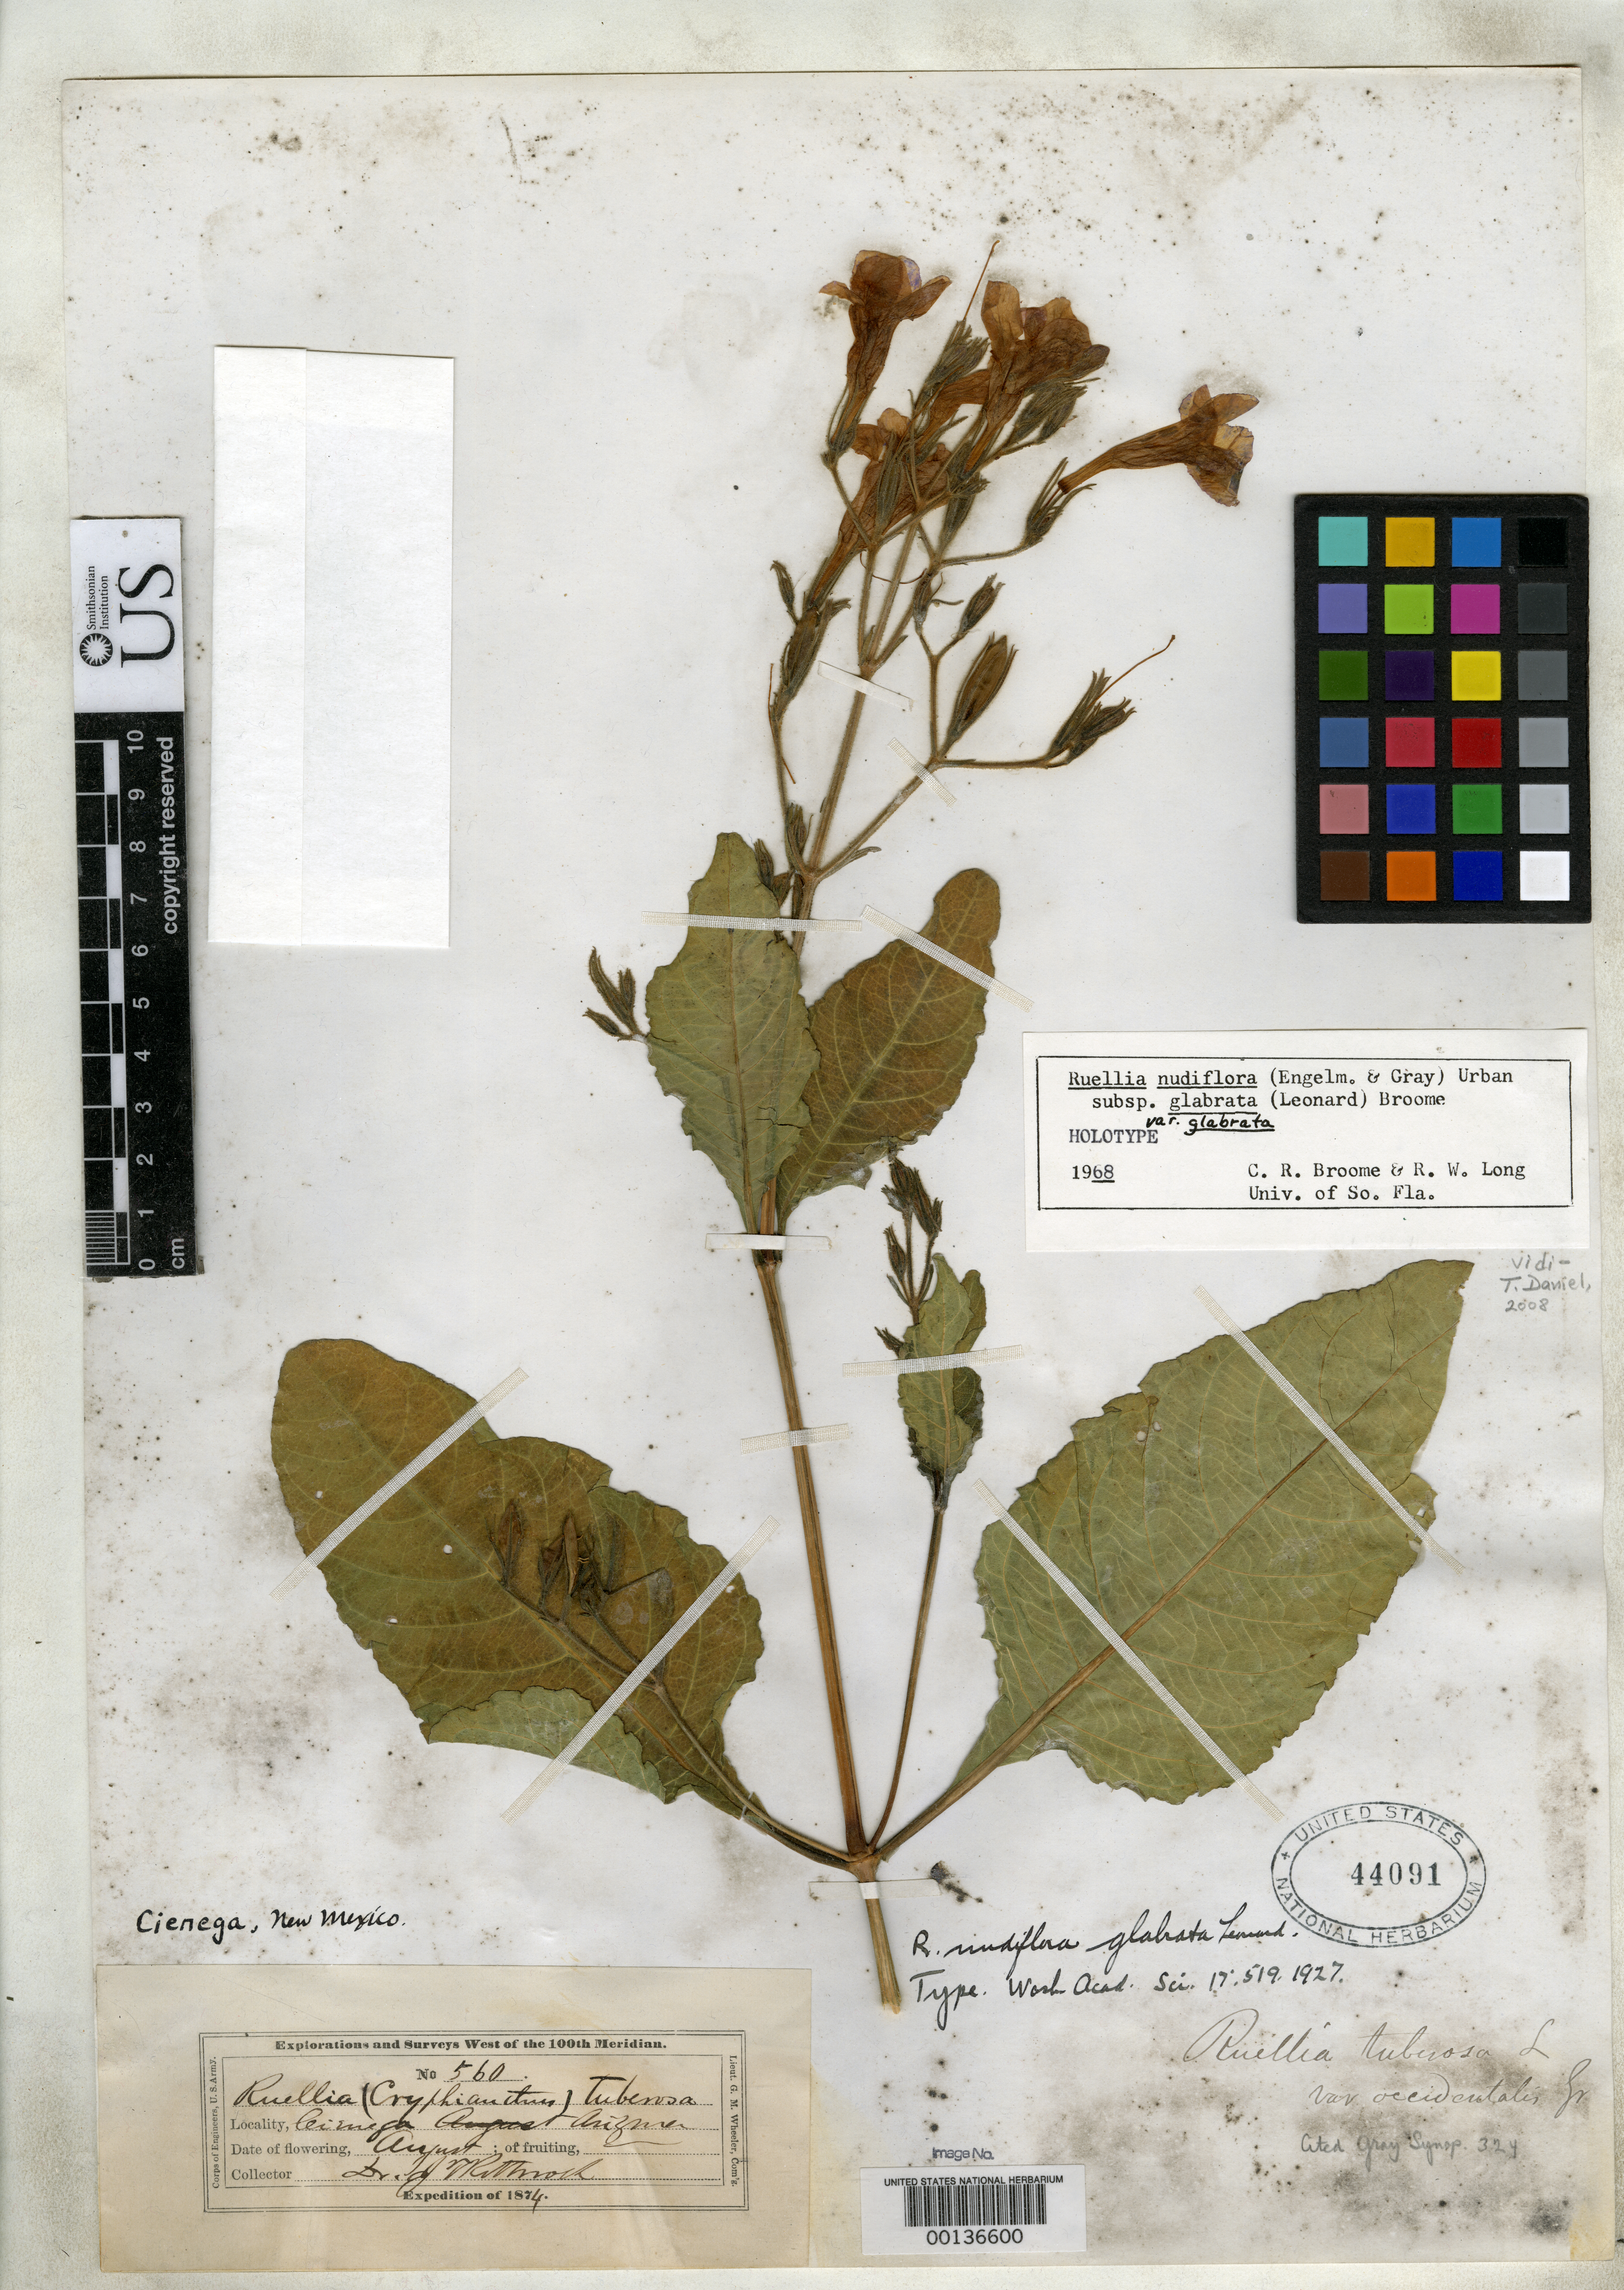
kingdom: Plantae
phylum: Tracheophyta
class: Magnoliopsida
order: Lamiales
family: Acanthaceae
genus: Ruellia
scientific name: Ruellia nudiflora var. glabrata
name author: Leonard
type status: Holotype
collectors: J. T. Rothrock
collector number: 560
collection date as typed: Aug 1874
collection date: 1874-08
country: United States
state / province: New Mexico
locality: Cienega.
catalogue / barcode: US 44091